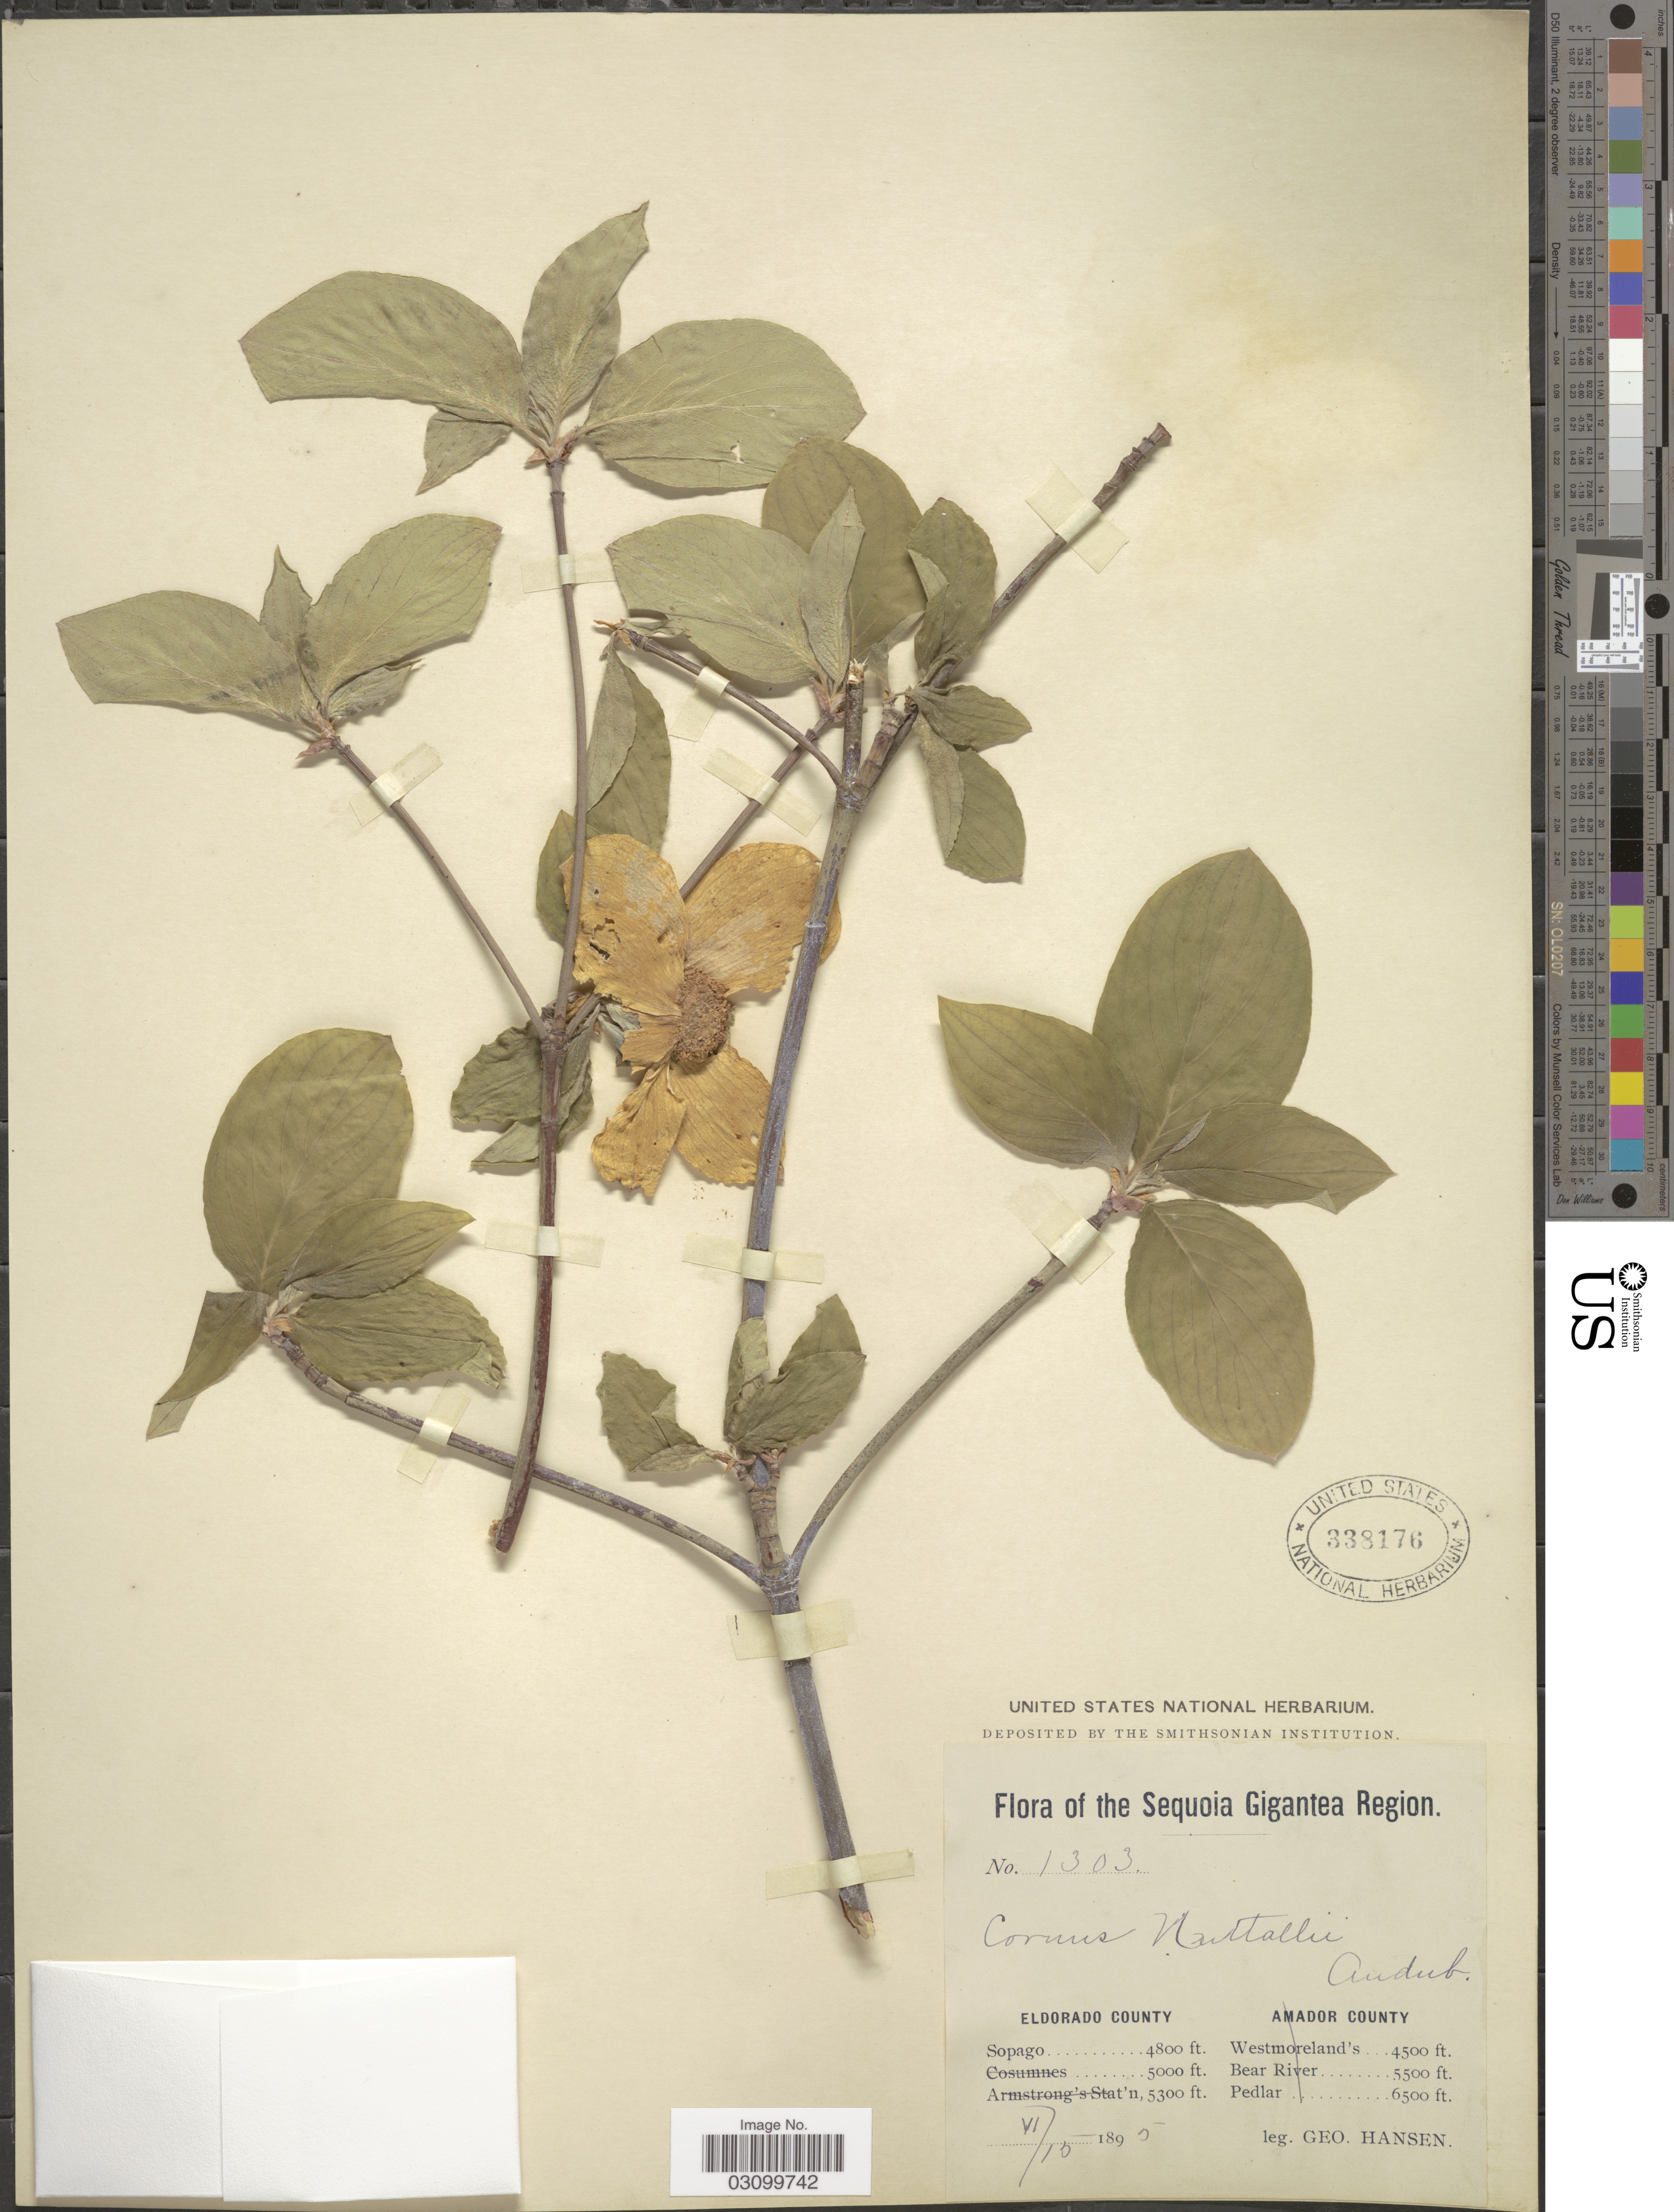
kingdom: Plantae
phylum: Tracheophyta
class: Magnoliopsida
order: Cornales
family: Cornaceae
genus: Cornus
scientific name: Cornus nuttallii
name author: Audubon ex Torr. & A. Gray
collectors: G. Hansen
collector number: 1303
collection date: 1895-06-15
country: United States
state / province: California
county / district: El Dorado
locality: Sequoia Gigantea Region. Eldorado County. Sopago.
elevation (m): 1463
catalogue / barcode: US 338176